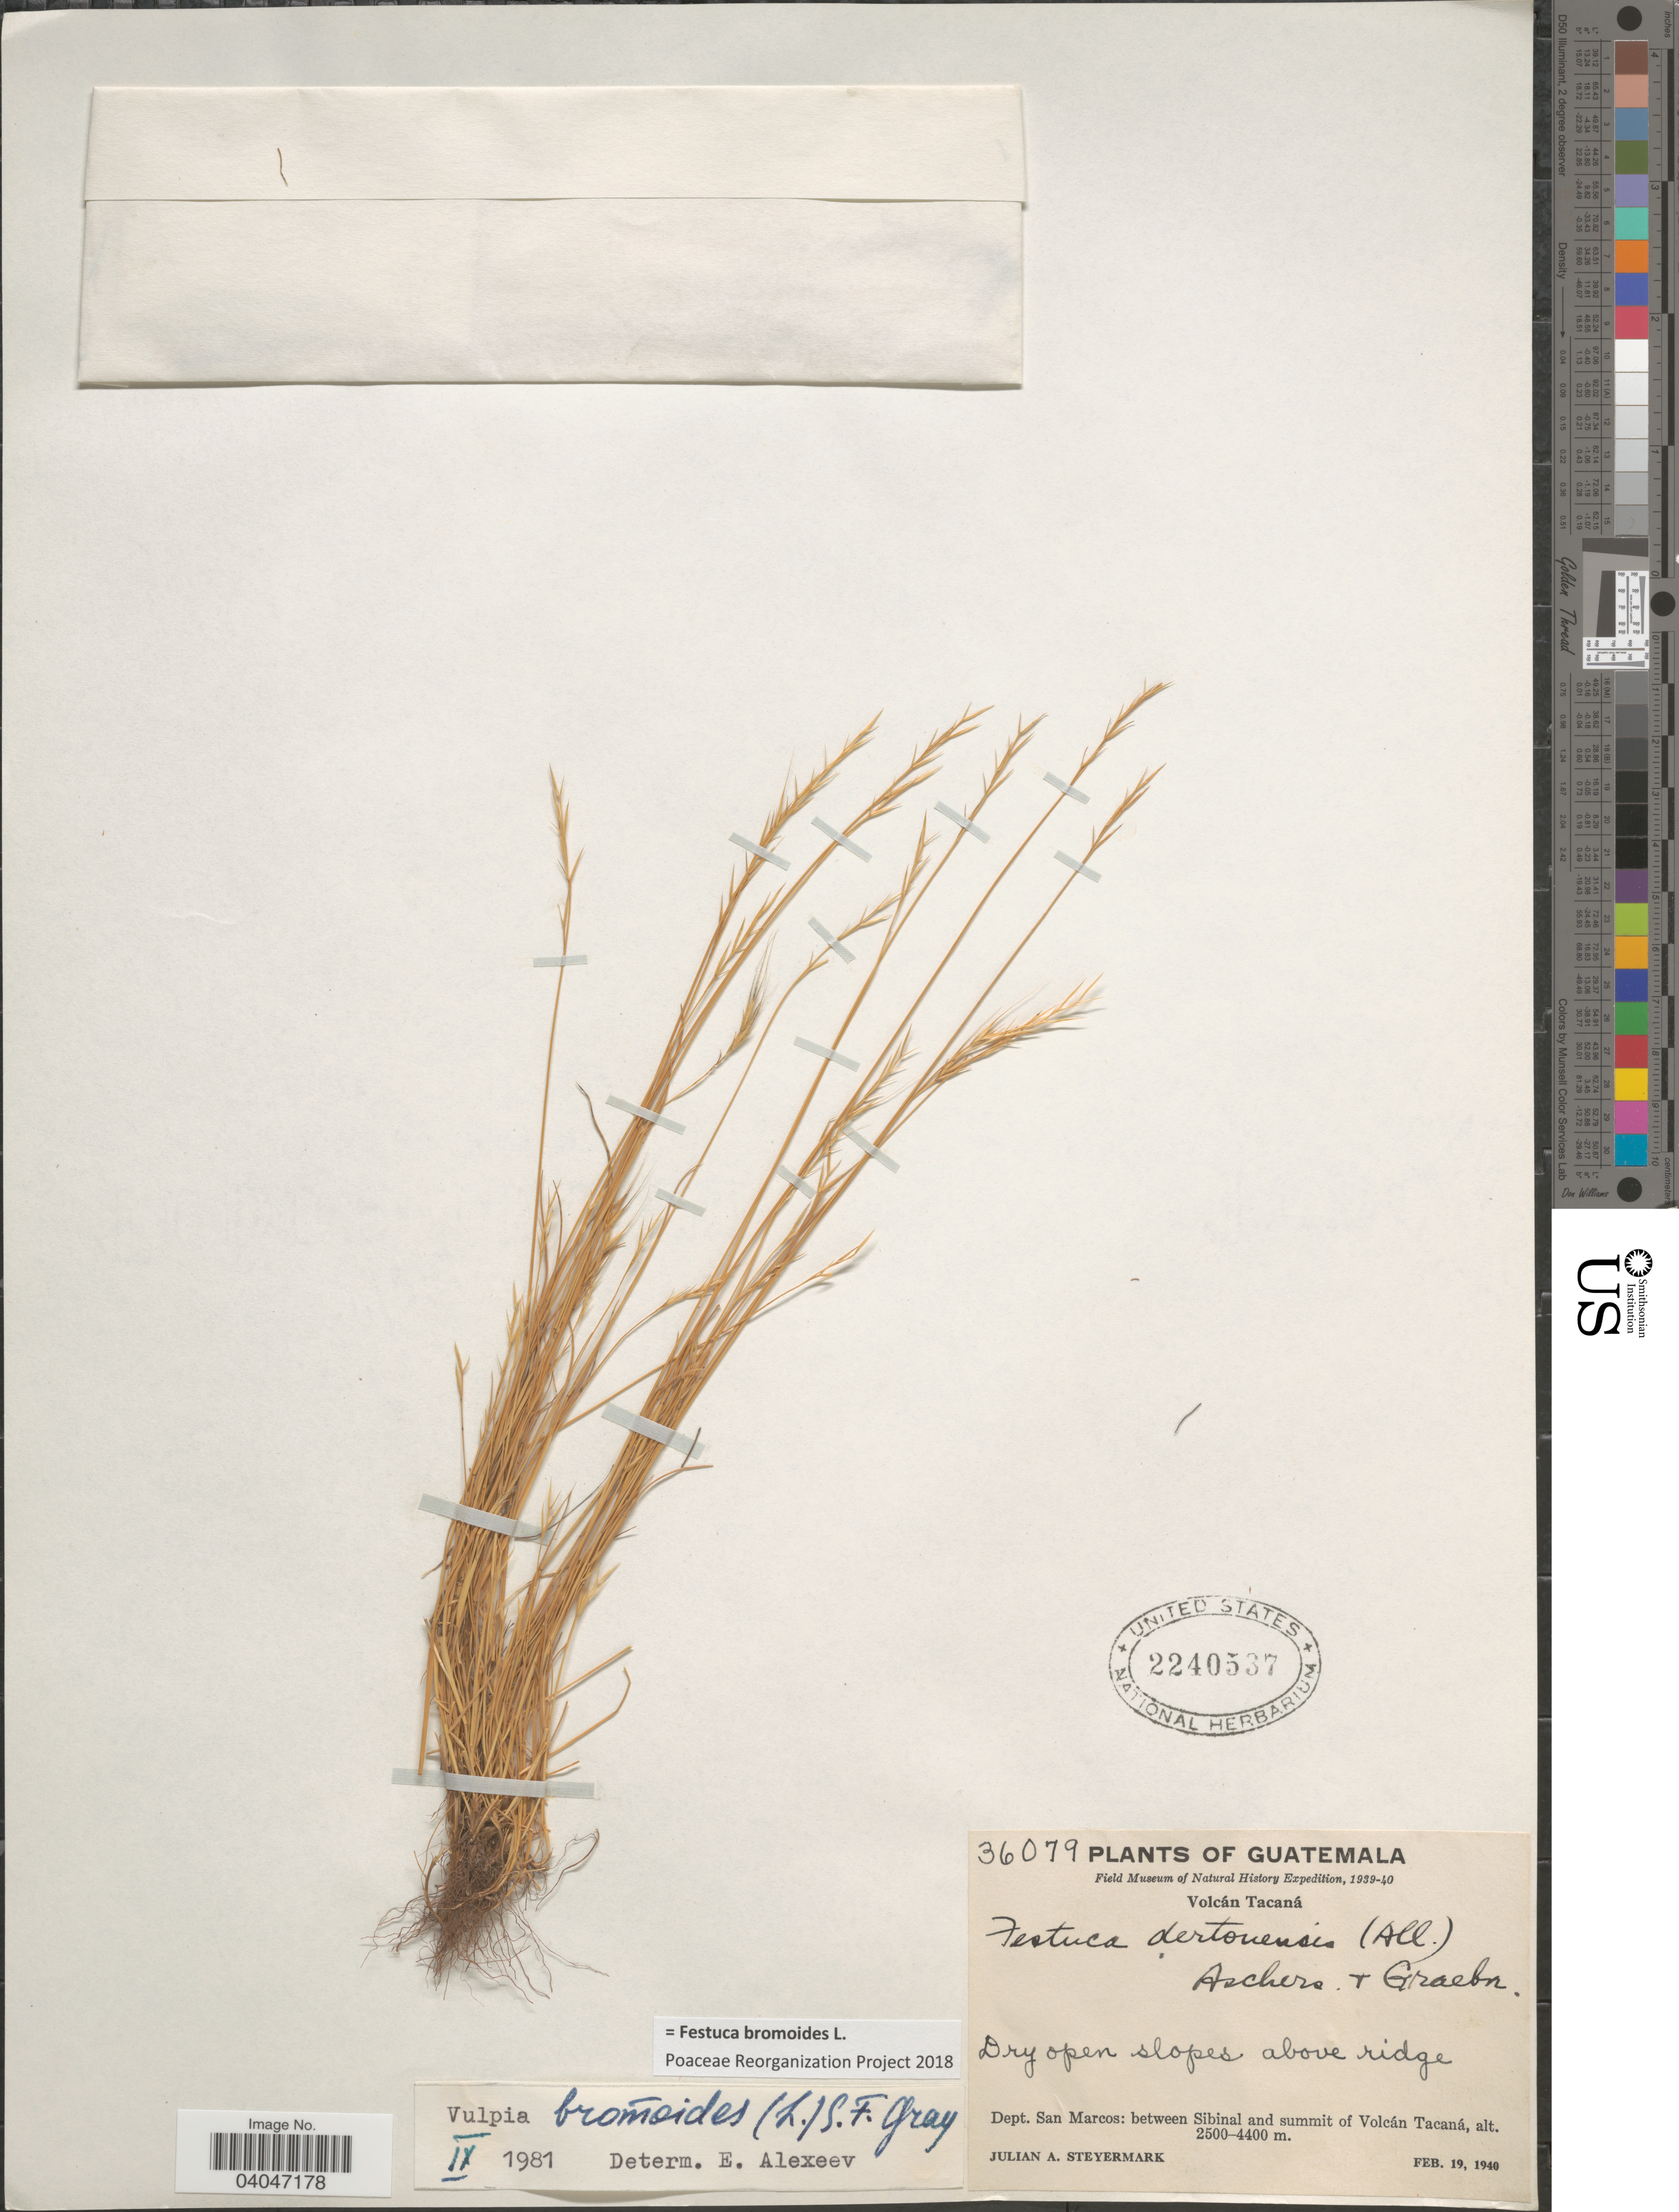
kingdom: Plantae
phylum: Tracheophyta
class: Liliopsida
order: Poales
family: Poaceae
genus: Festuca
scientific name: Festuca bromoides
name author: L.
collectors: J. Steyermark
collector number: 36079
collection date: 1940-02-19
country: Guatemala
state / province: San Marcos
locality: Dry open slopes above ridge. Dept. San Marcos: between Sibinal and summit of Volcán Tacaná.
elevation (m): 2500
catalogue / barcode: US 2240537